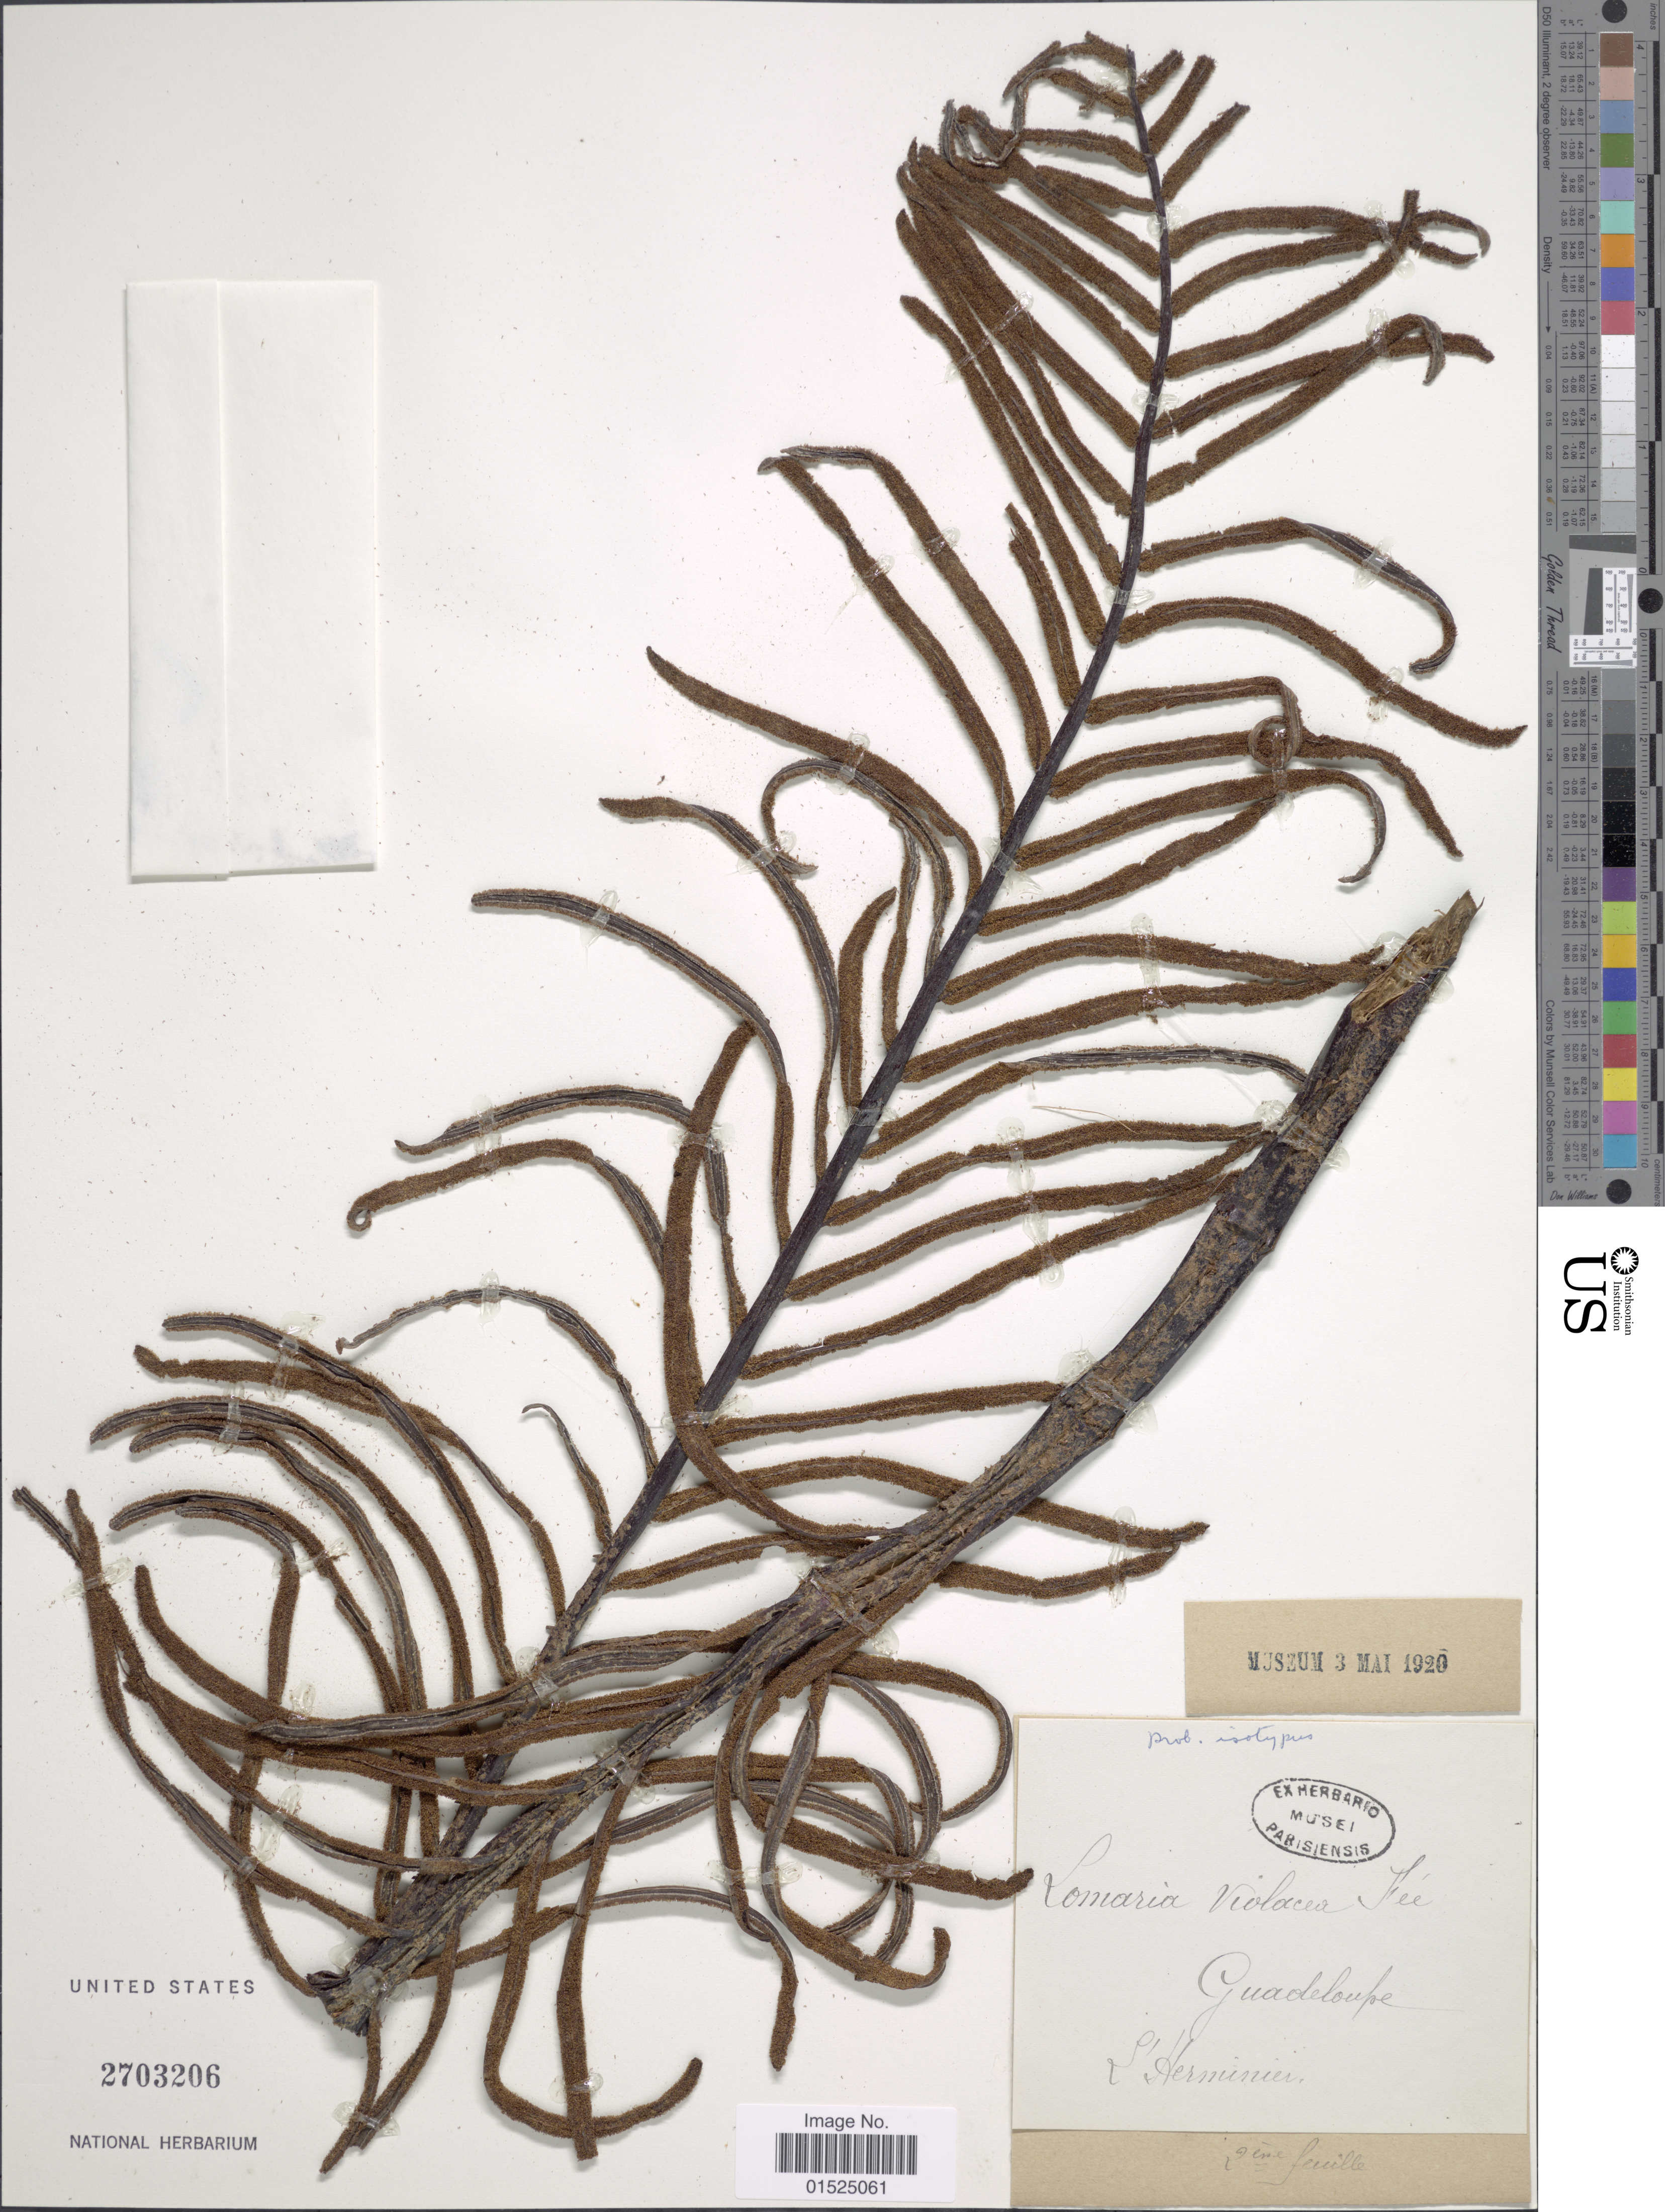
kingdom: Plantae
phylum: Tracheophyta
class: Polypodiopsida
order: Polypodiales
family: Blechnaceae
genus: Blechnum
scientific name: Blechnum violaceum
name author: (Fée) C. Chr.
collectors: F. L'Herminier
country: Guadeloupe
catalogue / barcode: US 2703206